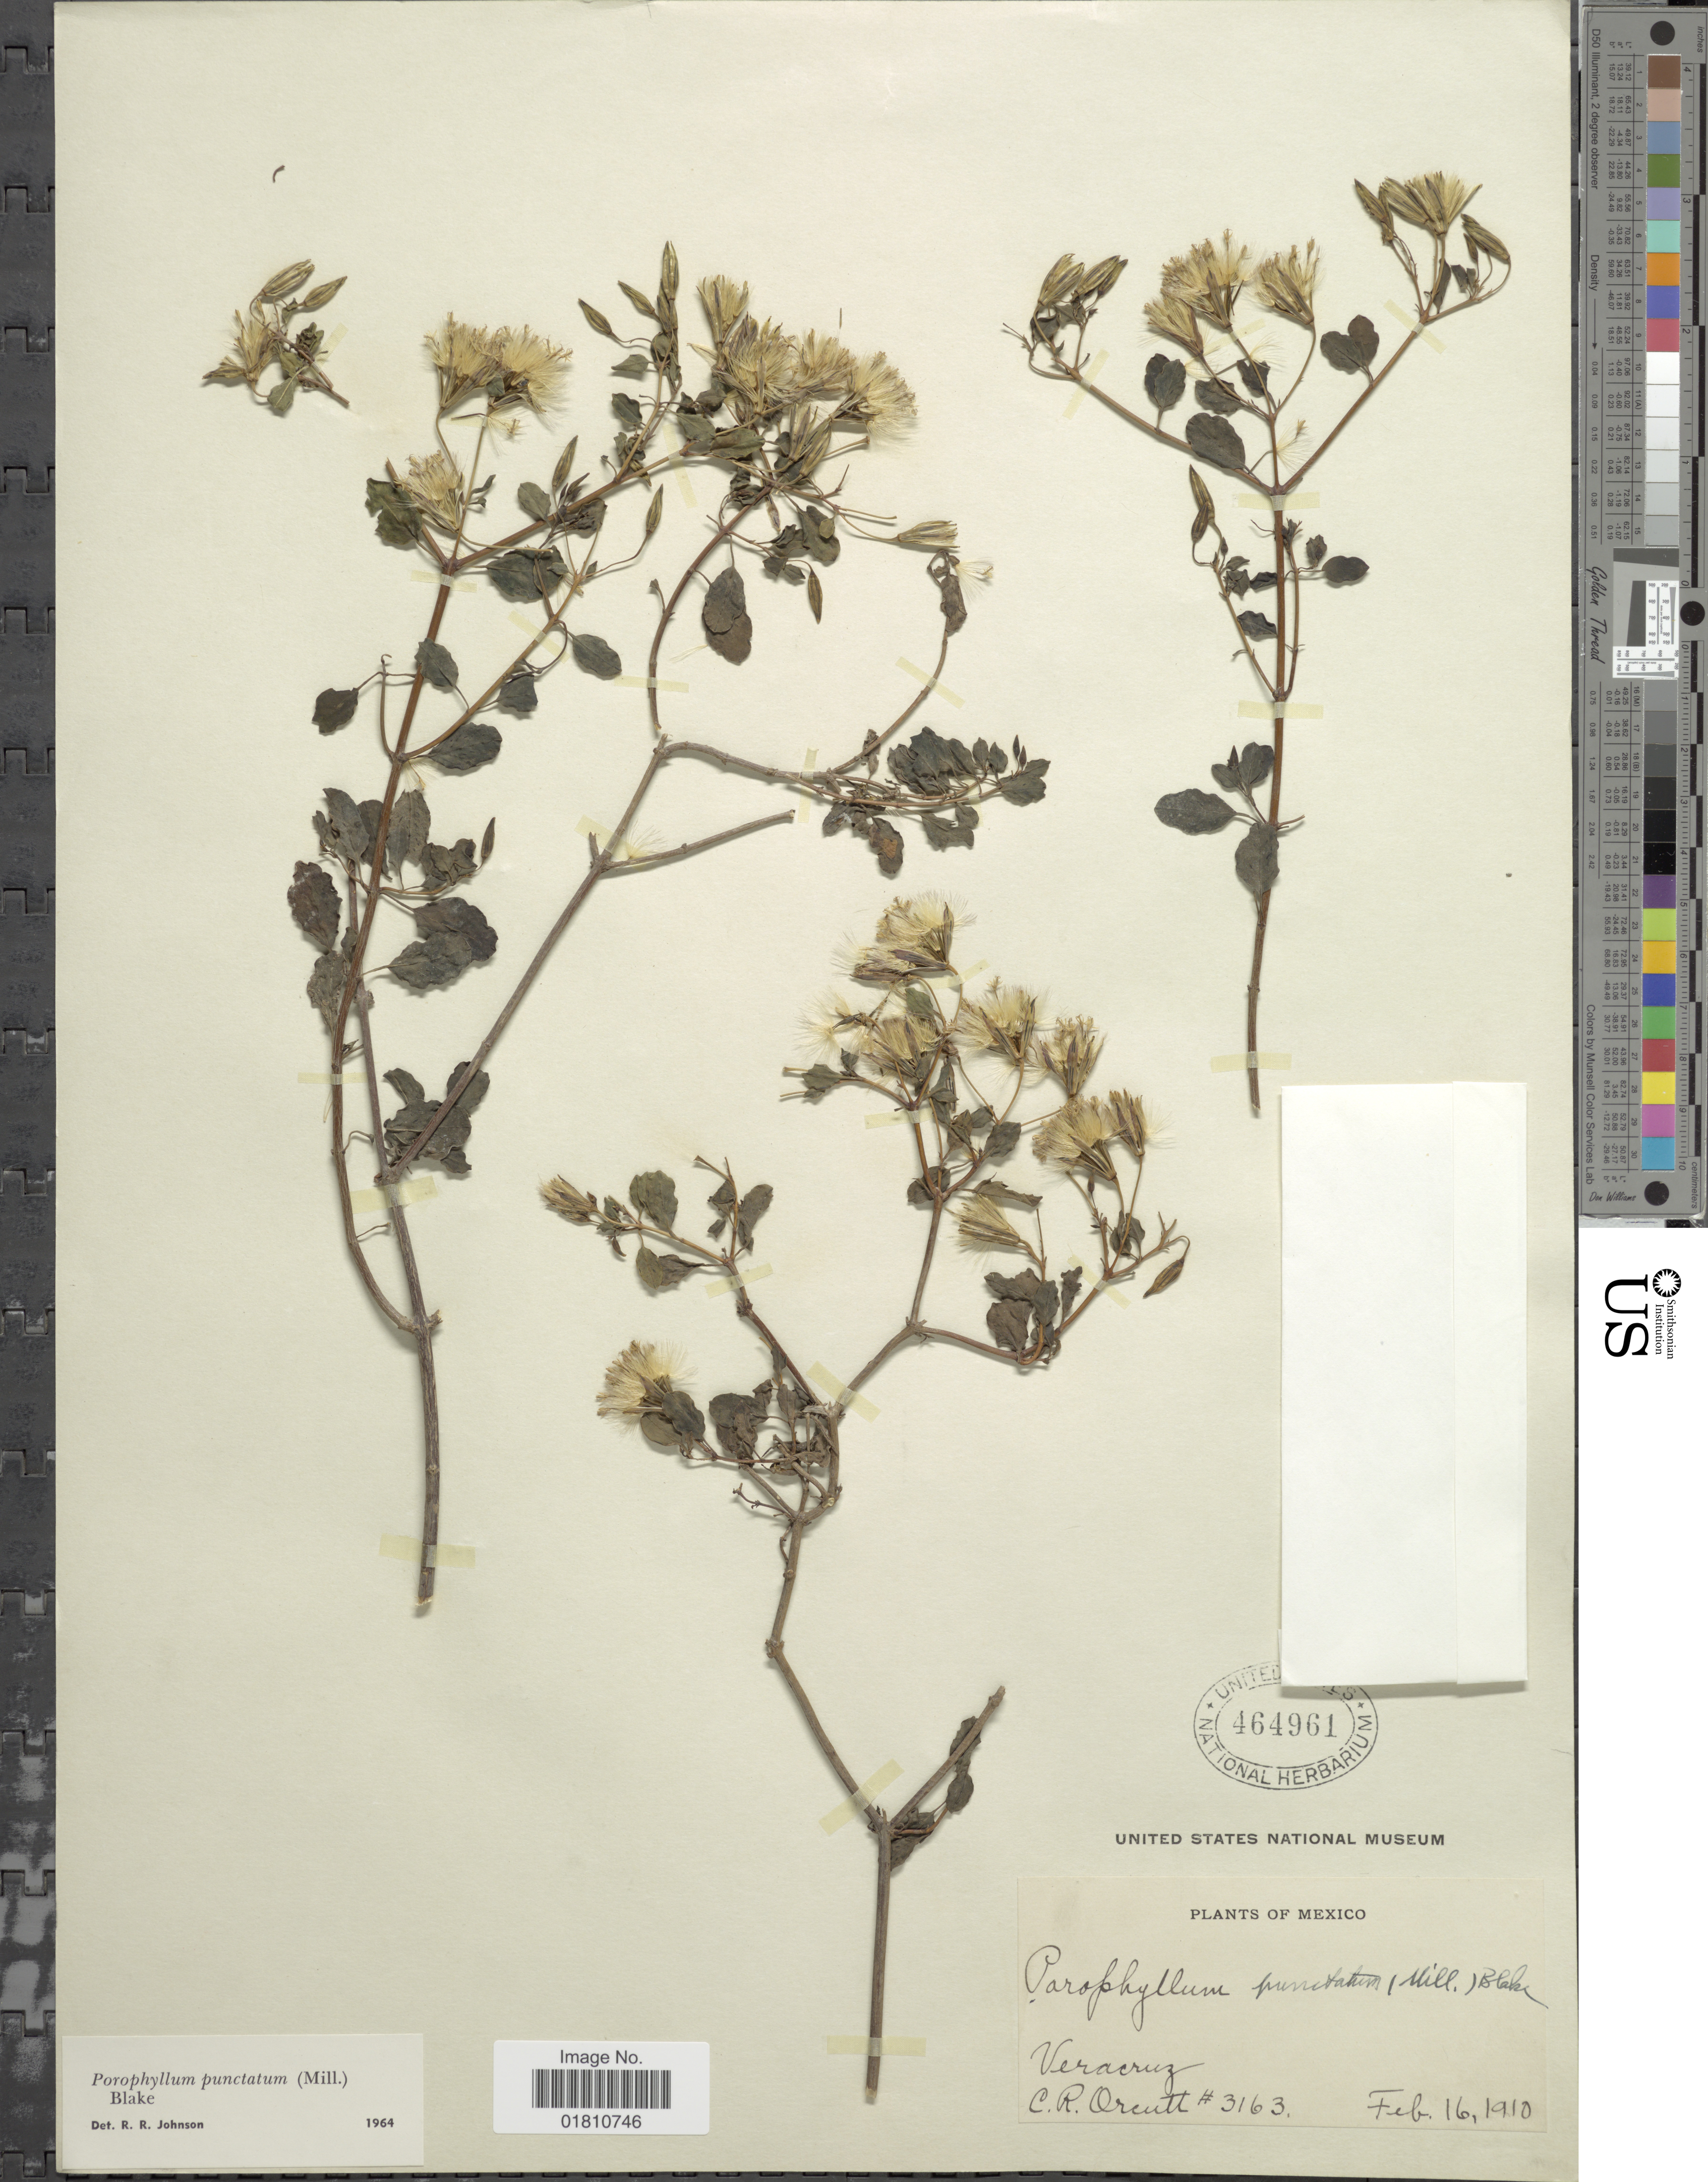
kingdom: Plantae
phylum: Tracheophyta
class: Magnoliopsida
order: Asterales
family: Asteraceae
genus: Porophyllum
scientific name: Porophyllum punctatum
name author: (Mill.) S.F. Blake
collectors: C. R. Orcutt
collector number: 3163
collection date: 1910-02-16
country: Mexico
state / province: Veracruz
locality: Veracruz.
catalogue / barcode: US 464961